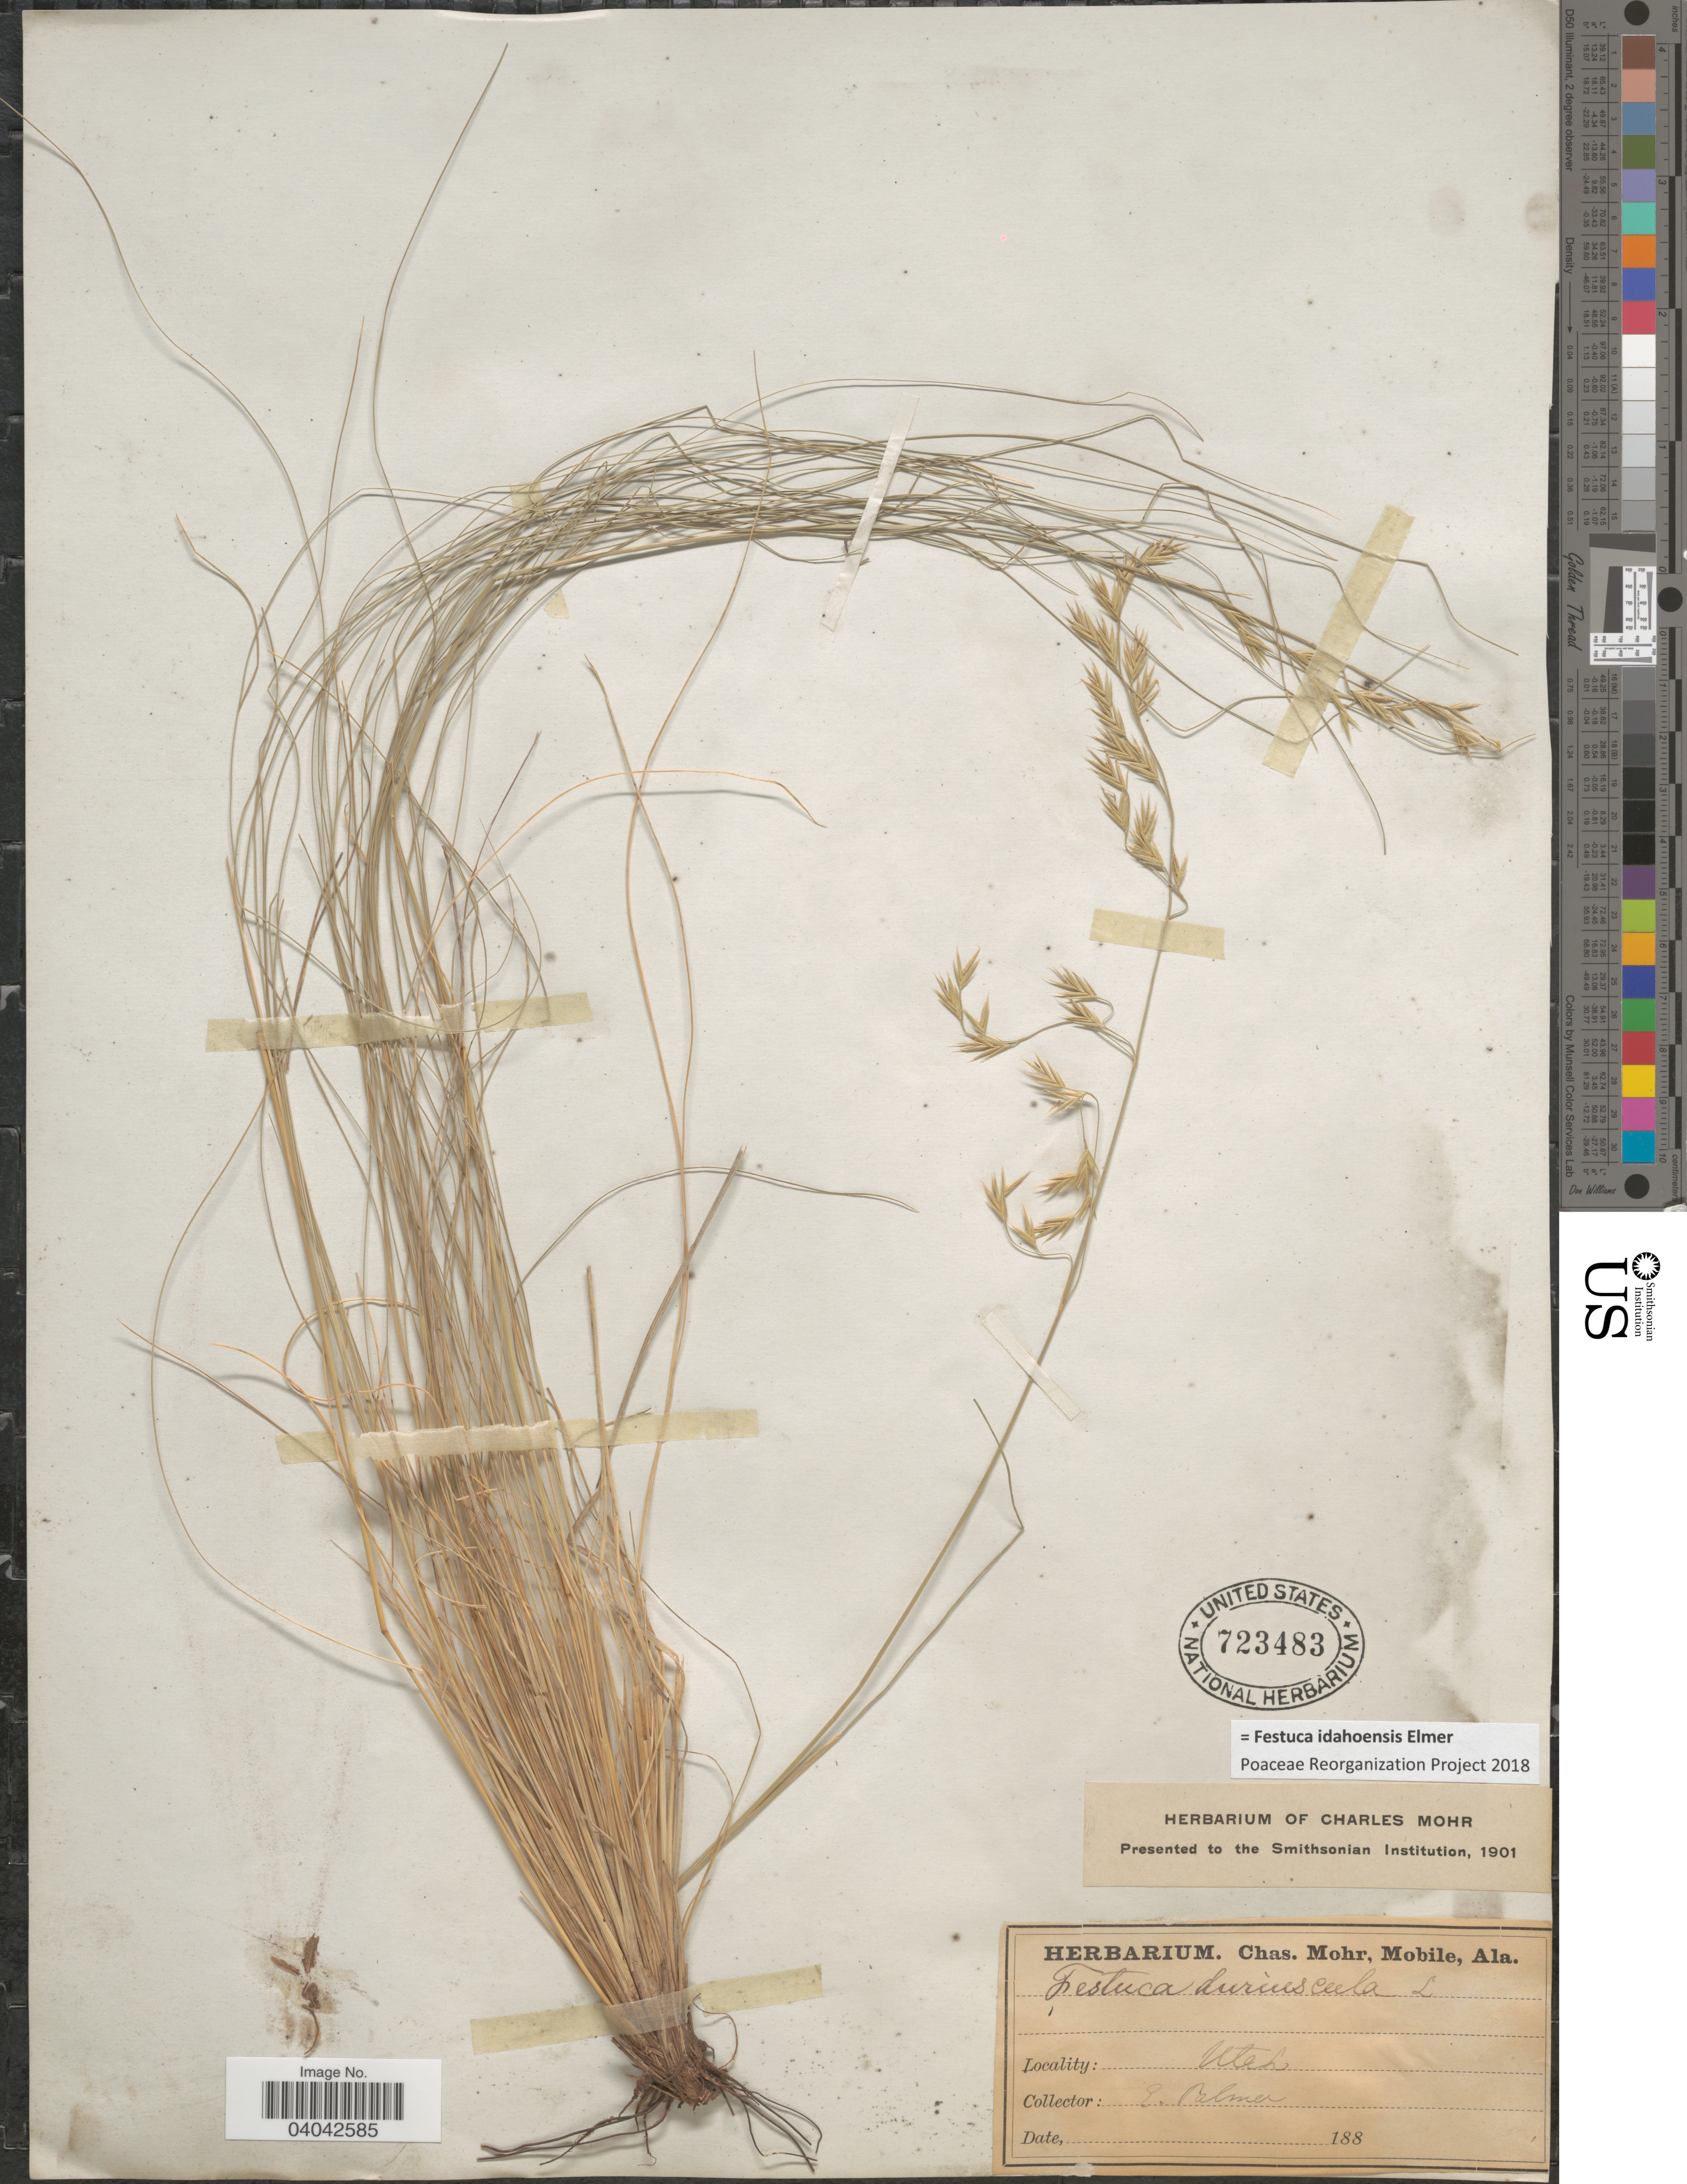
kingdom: Plantae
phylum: Tracheophyta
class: Liliopsida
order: Poales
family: Poaceae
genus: Festuca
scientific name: Festuca idahoensis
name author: Elmer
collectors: E. Palmer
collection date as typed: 188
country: United States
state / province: Utah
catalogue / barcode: US 723483